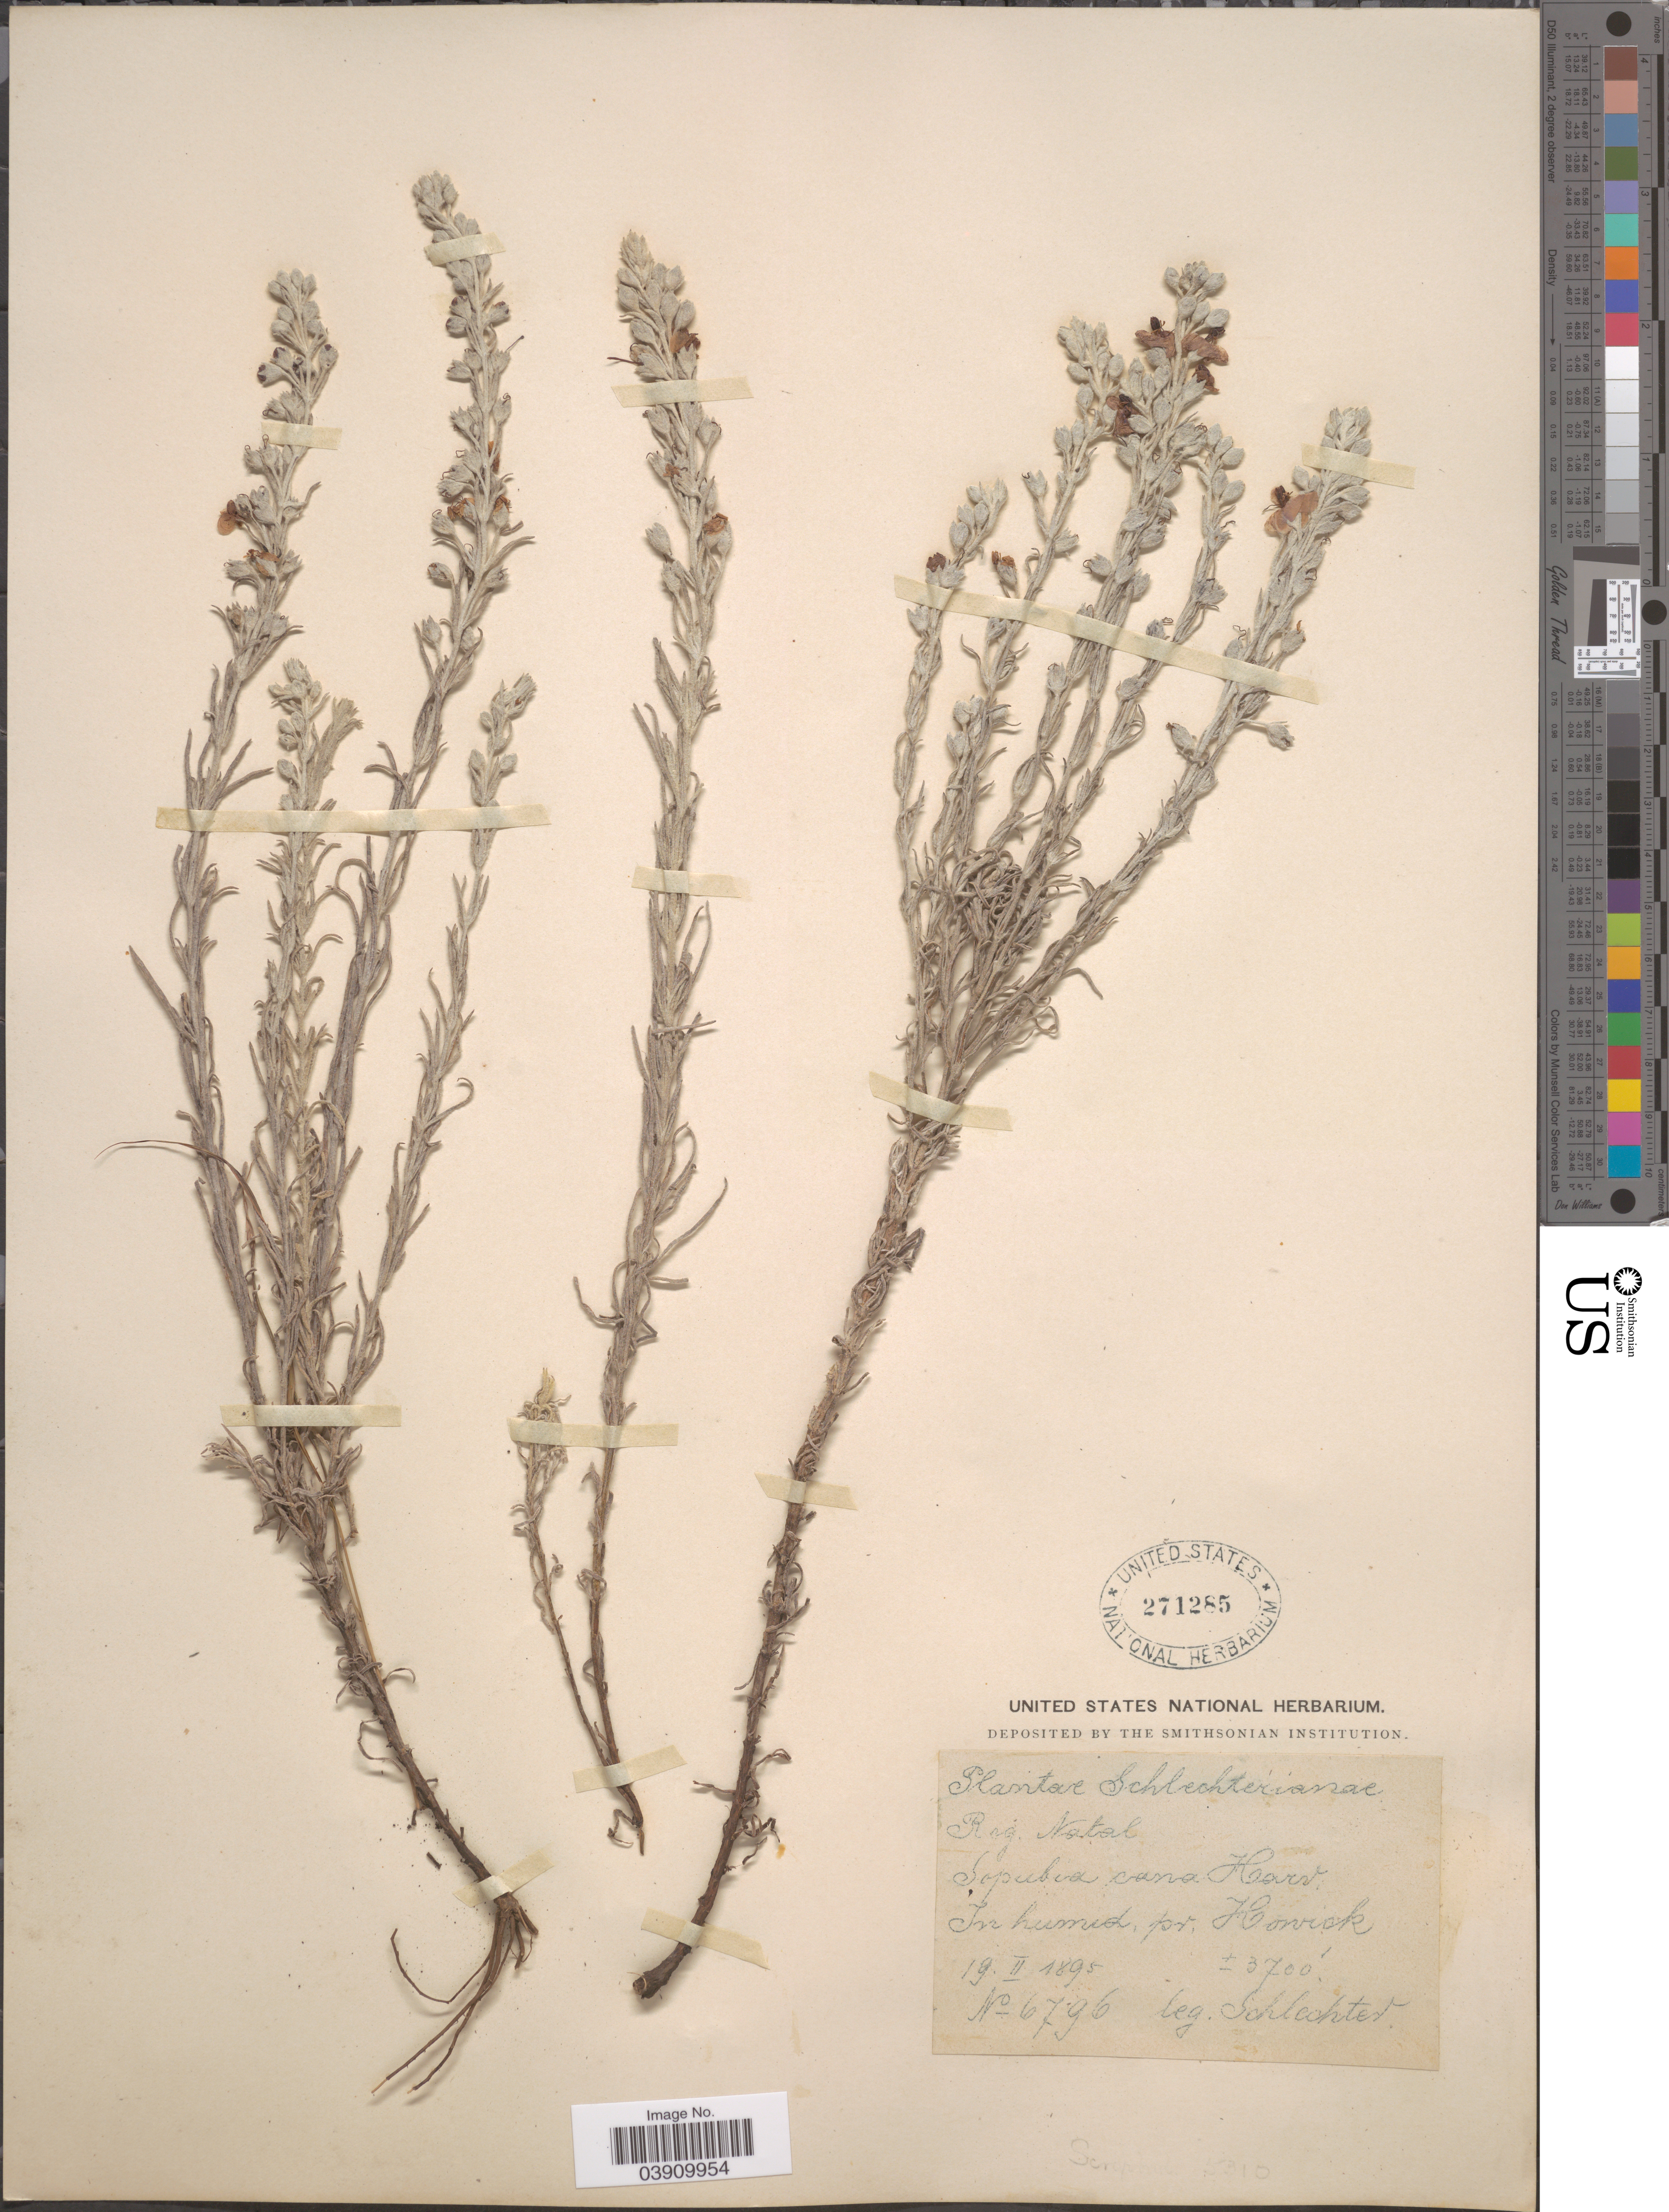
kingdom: Plantae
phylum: Tracheophyta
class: Magnoliopsida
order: Lamiales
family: Orobanchaceae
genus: Sopubia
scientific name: Sopubia cana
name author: Harv.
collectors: Schlechter, --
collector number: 6796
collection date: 1895-02-19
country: South Africa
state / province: KwaZulu-Natal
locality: Reg. Natal. In humid, pr. Honrick.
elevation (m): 1128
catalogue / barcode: US 271285